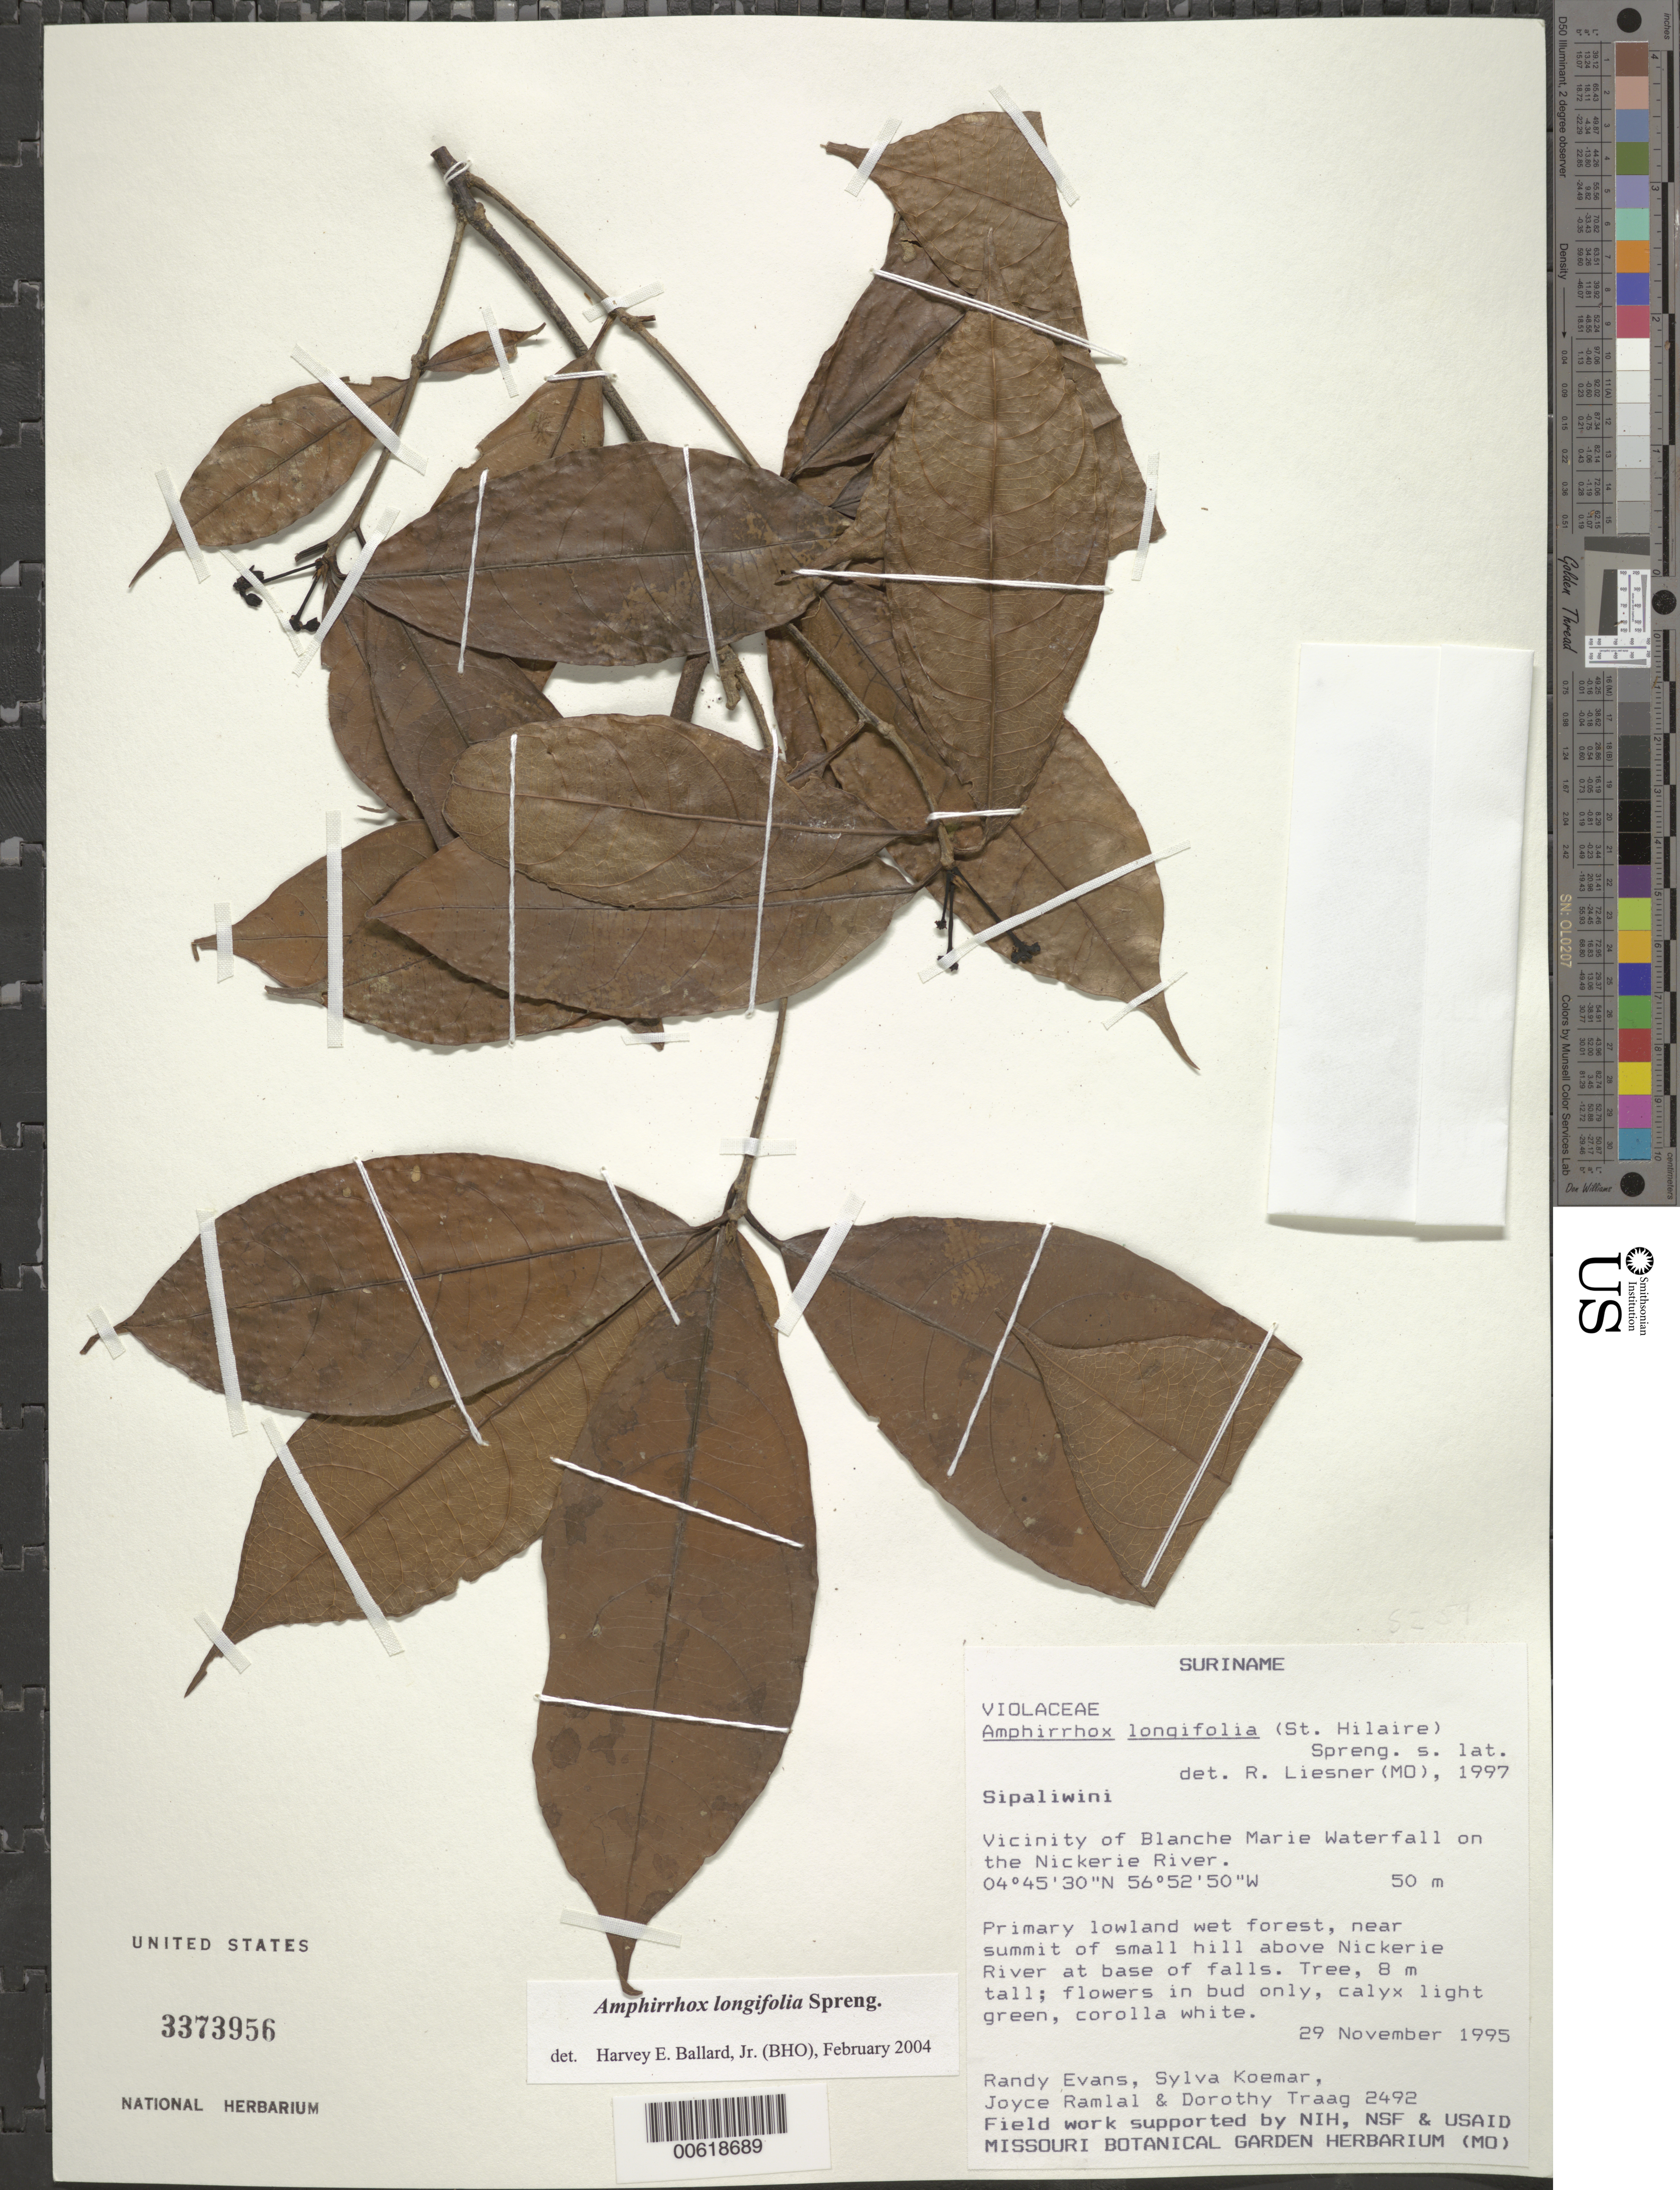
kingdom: Plantae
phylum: Tracheophyta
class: Magnoliopsida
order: Malpighiales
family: Violaceae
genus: Amphirrhox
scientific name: Amphirrhox longifolia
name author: (A. St.-Hil.) Spreng.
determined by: Ballard, Harvey E.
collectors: R. Evans, S. Koemar, J. Ramlal & D. Traag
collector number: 2492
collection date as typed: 29-Nov-95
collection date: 1995-11-29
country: Suriname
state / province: Sipaliwini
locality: Blanche Marie Waterfall, vic., on Nickerie R.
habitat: Primary lowland wet forest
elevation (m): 50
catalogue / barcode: US 3373956